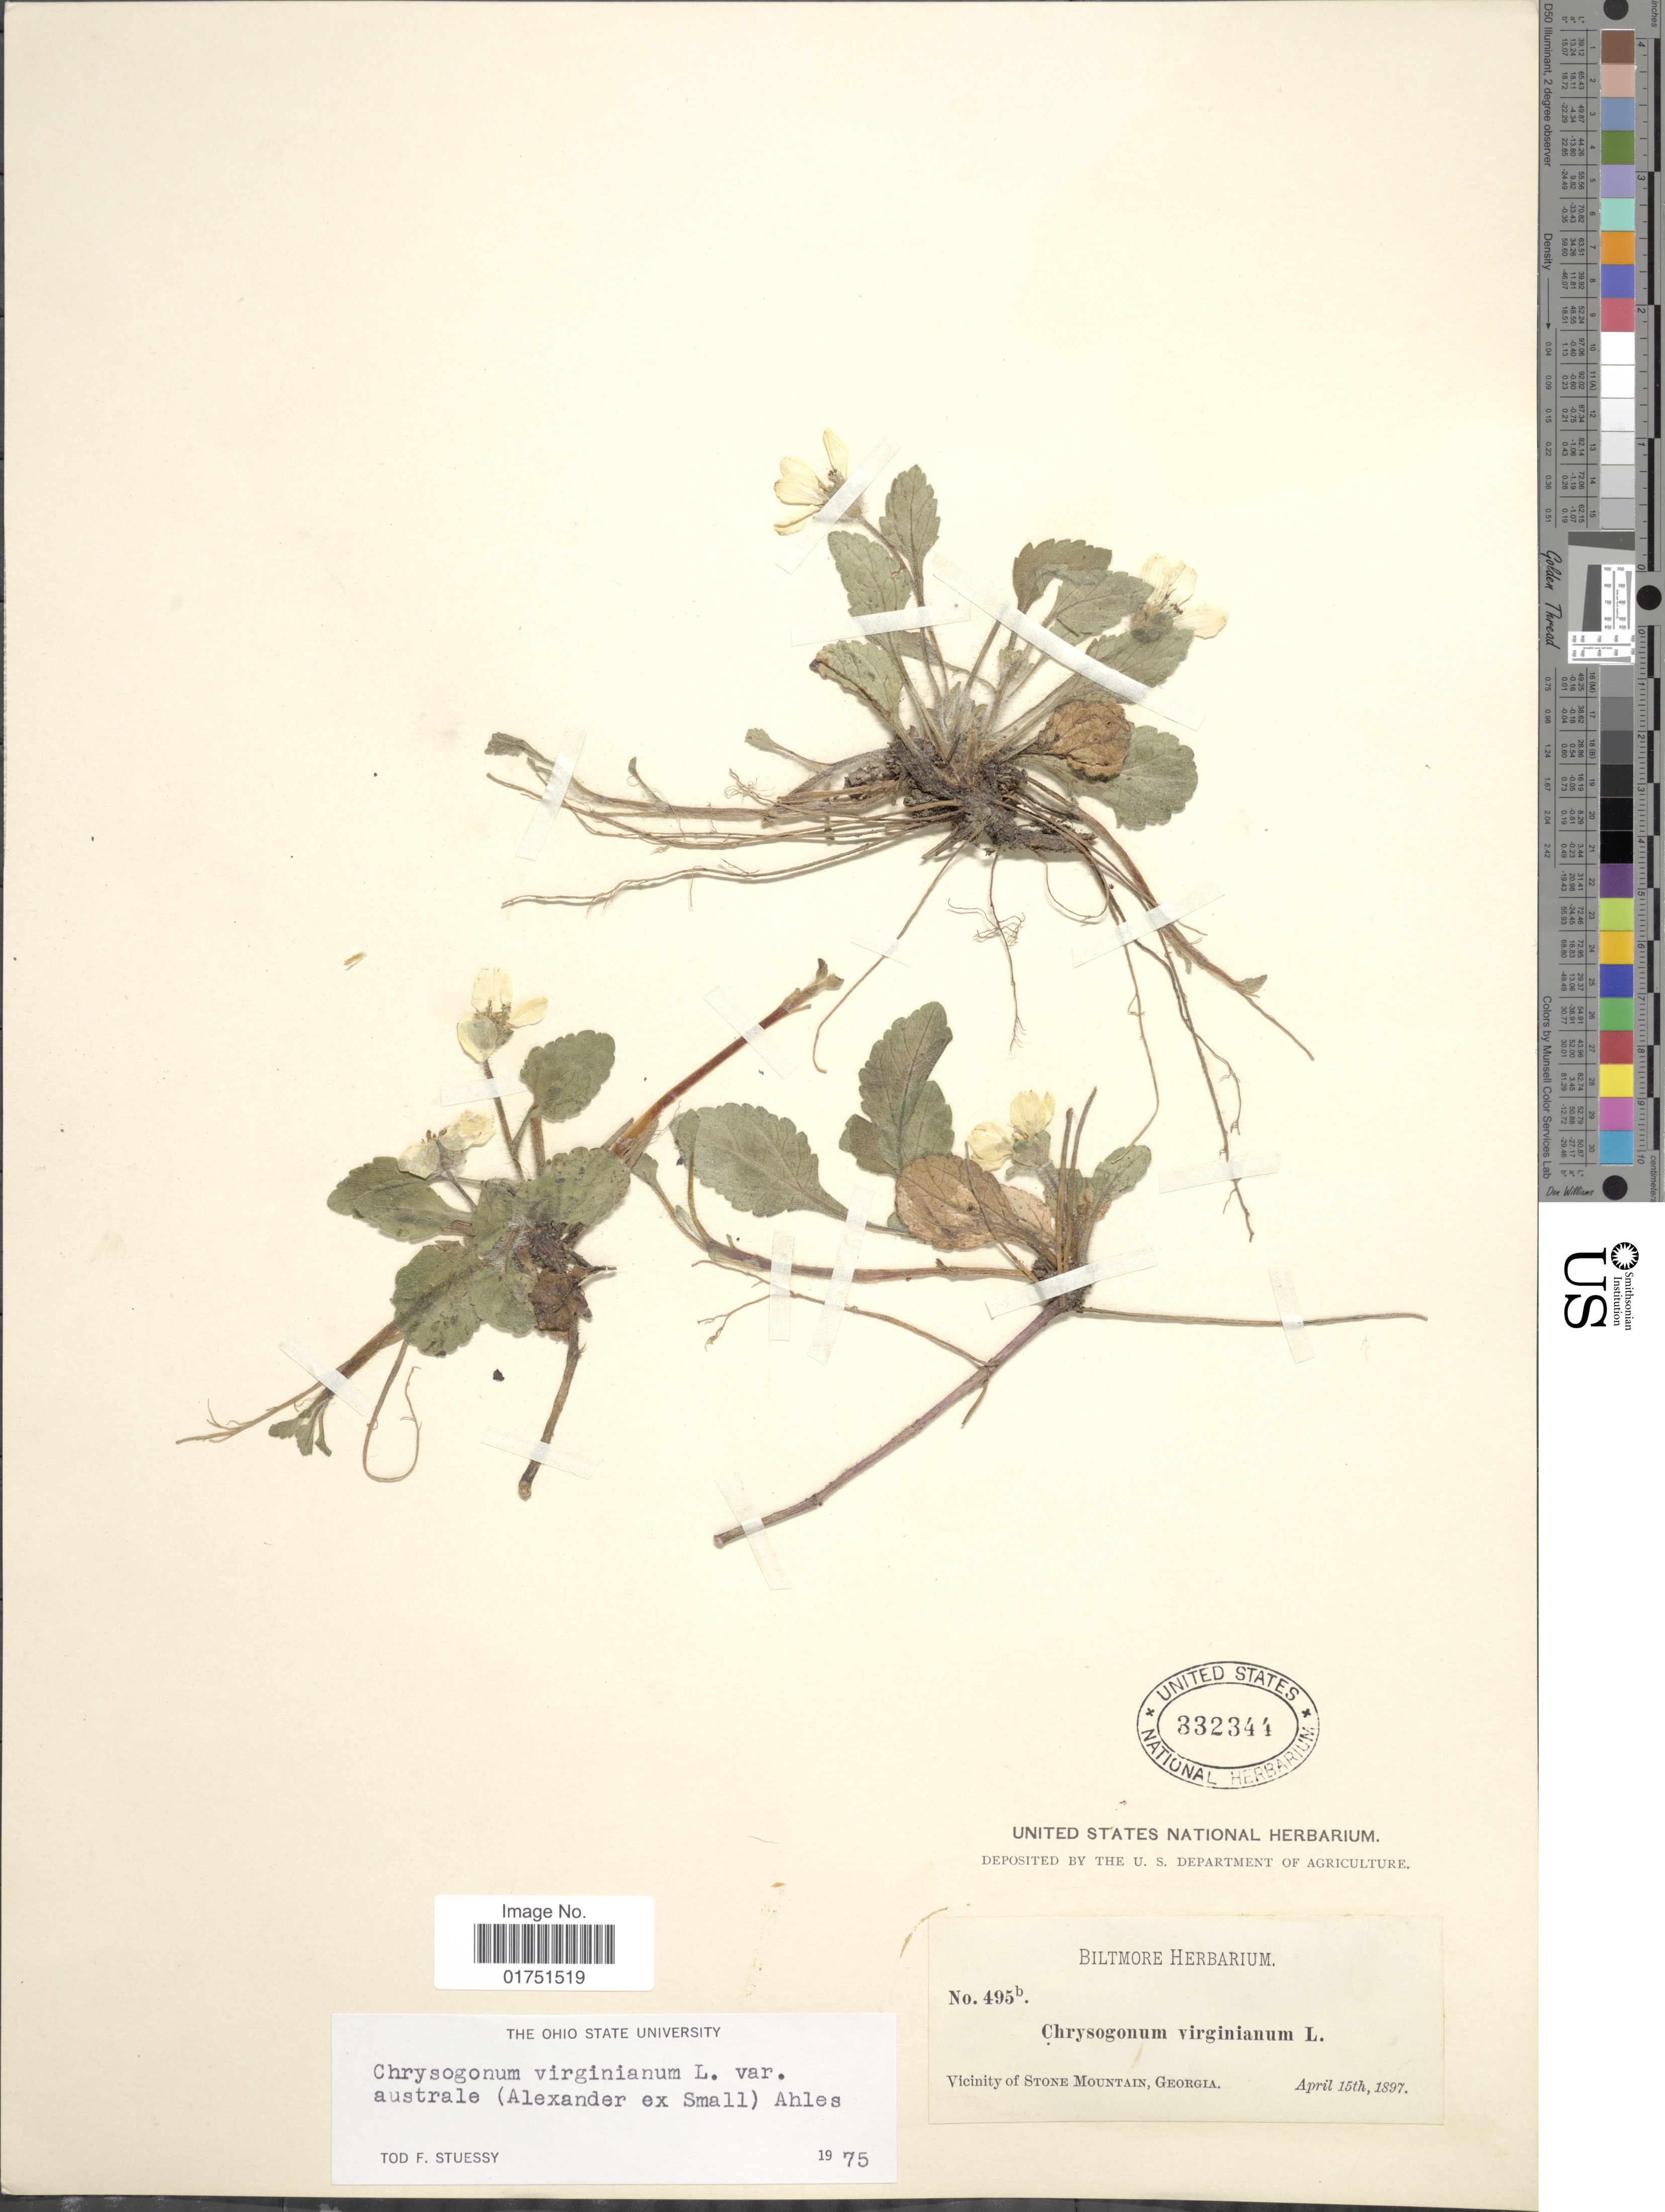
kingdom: Plantae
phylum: Tracheophyta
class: Magnoliopsida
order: Asterales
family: Asteraceae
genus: Chrysogonum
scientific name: Chrysogonum virginianum var. australe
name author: (Alexander ex Small) Ahles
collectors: ex herb. Biltmore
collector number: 495b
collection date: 1897-04-15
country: United States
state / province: Georgia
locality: Vicinity of Stone Mountain, Georgia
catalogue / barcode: US 332344